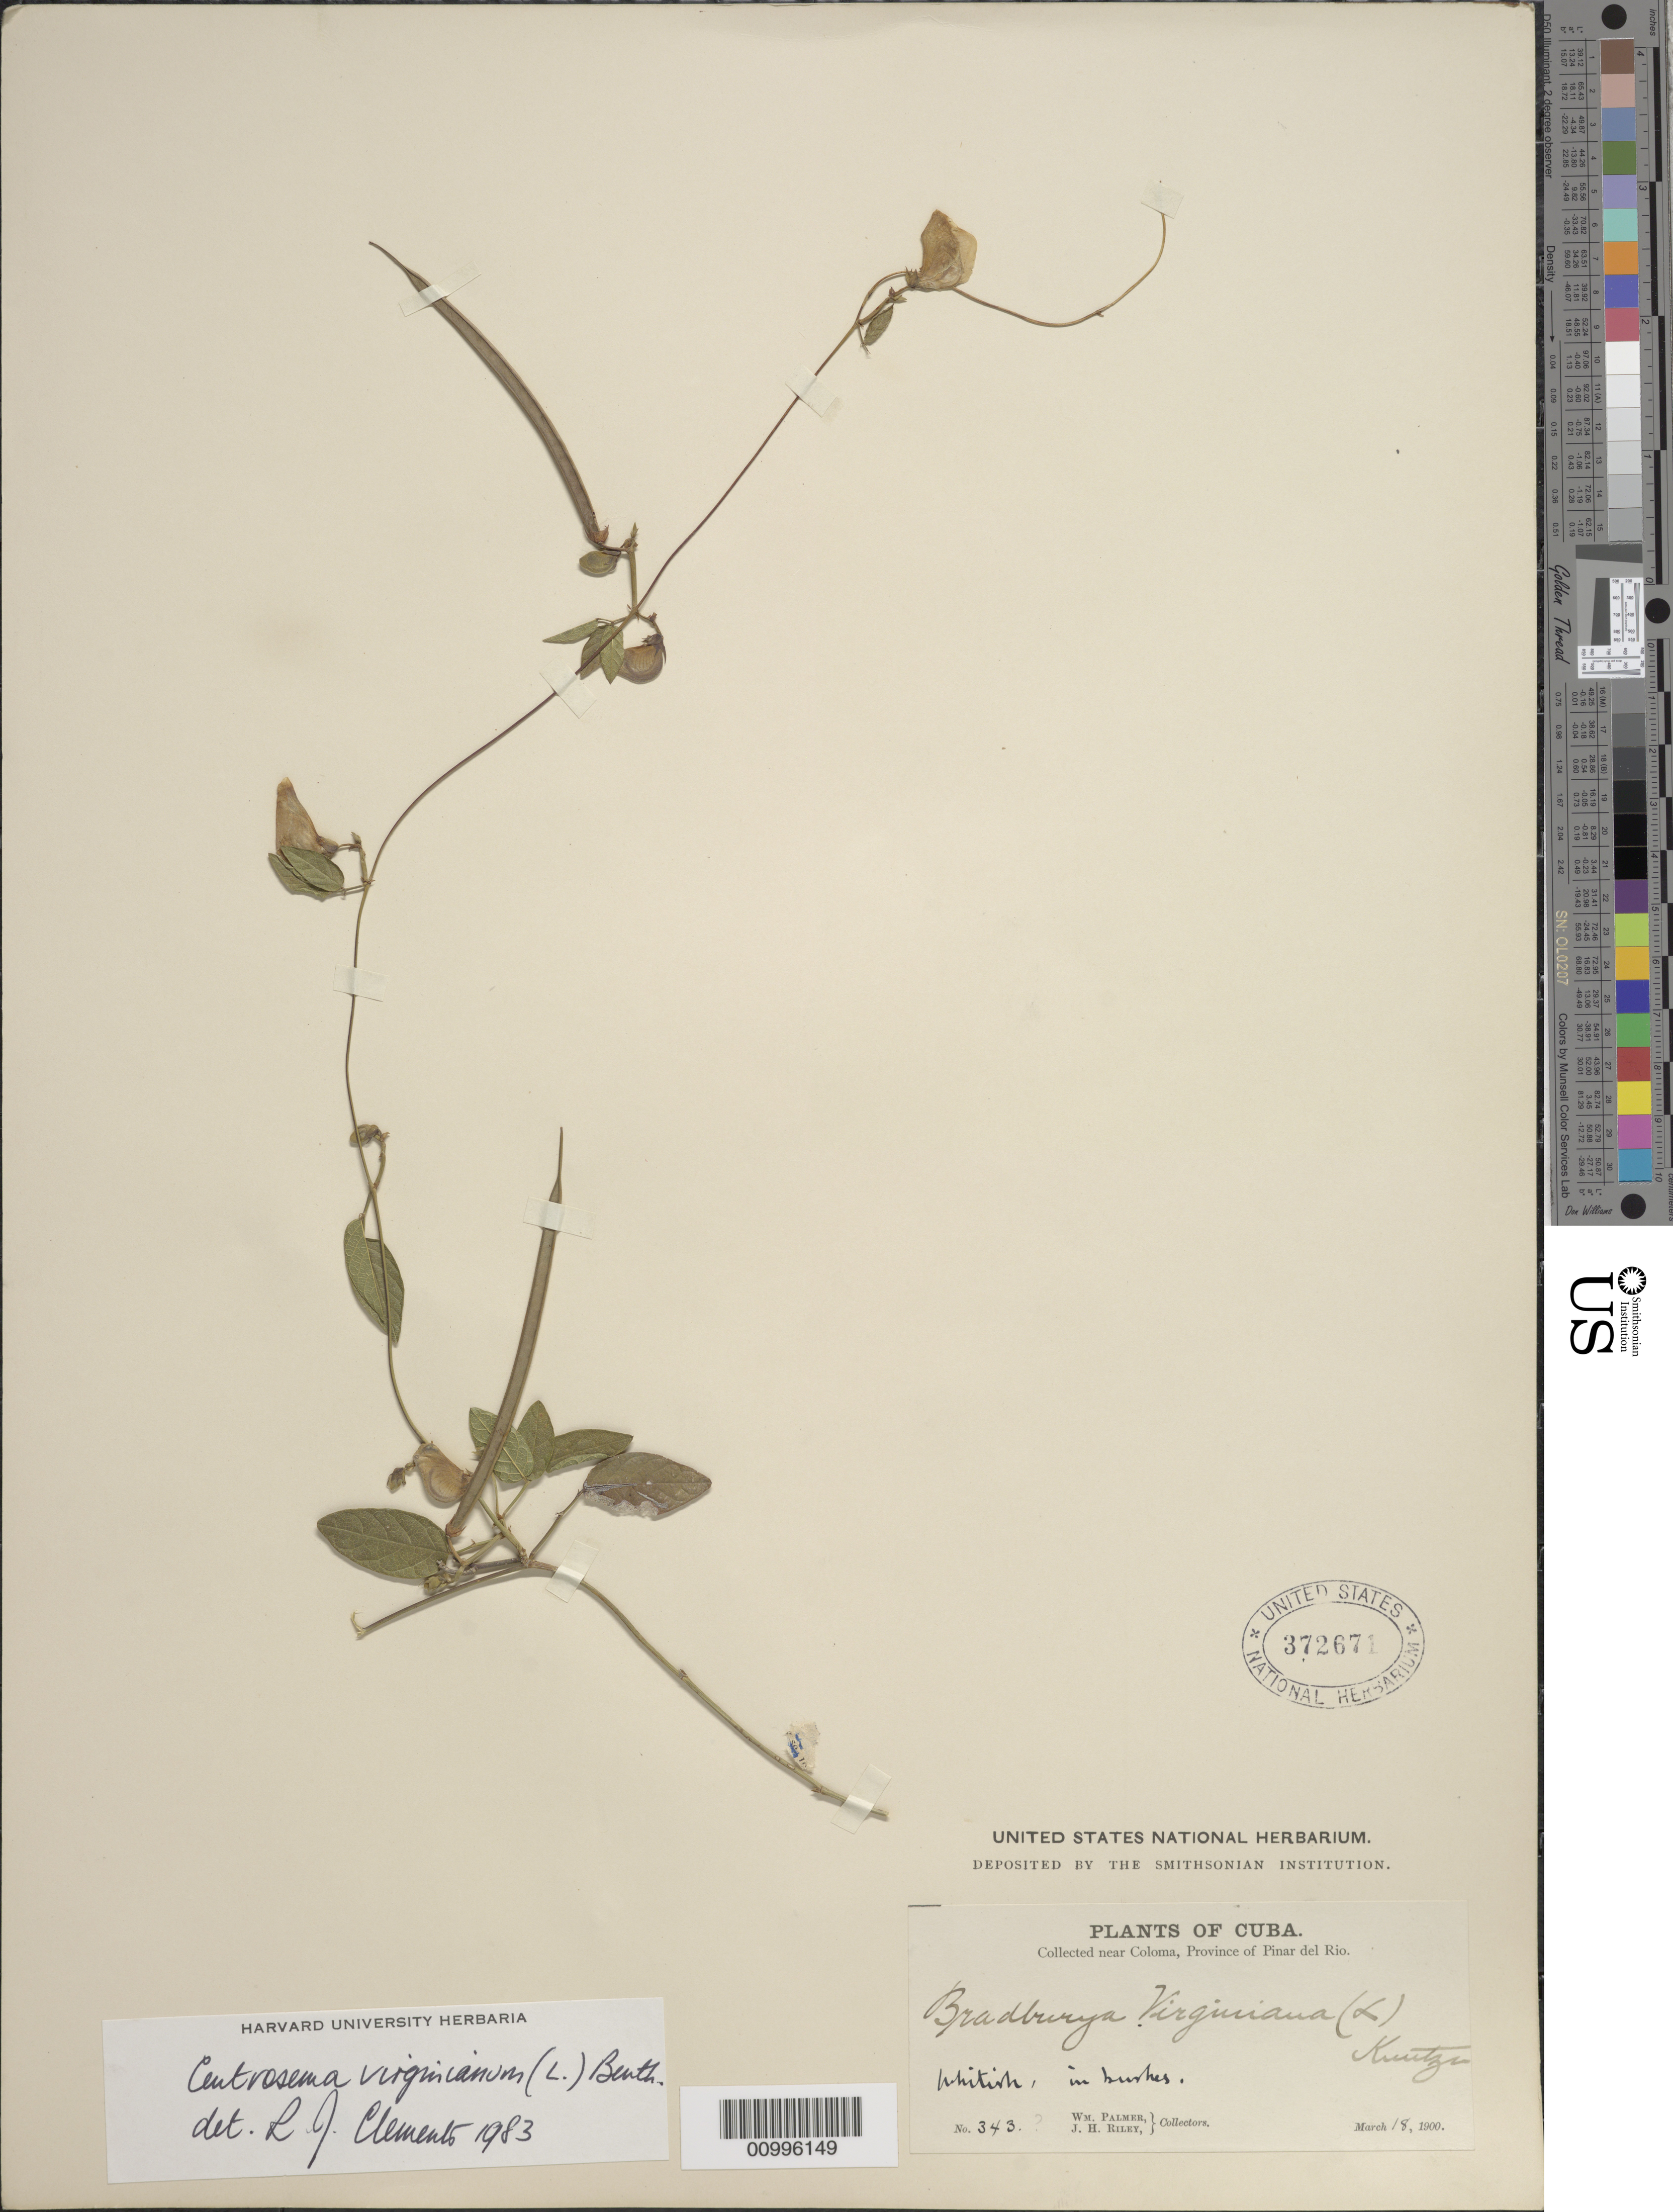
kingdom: Plantae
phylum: Tracheophyta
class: Magnoliopsida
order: Fabales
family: Fabaceae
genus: Centrosema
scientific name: Centrosema virginianum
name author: (L.) Benth.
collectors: W. Palmer & J. H. Riley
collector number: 343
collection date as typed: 18 Mar 1900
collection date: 1900-03-18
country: Cuba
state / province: Pinar del Rio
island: Cuba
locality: Pinar del Rio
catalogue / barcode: US 372671